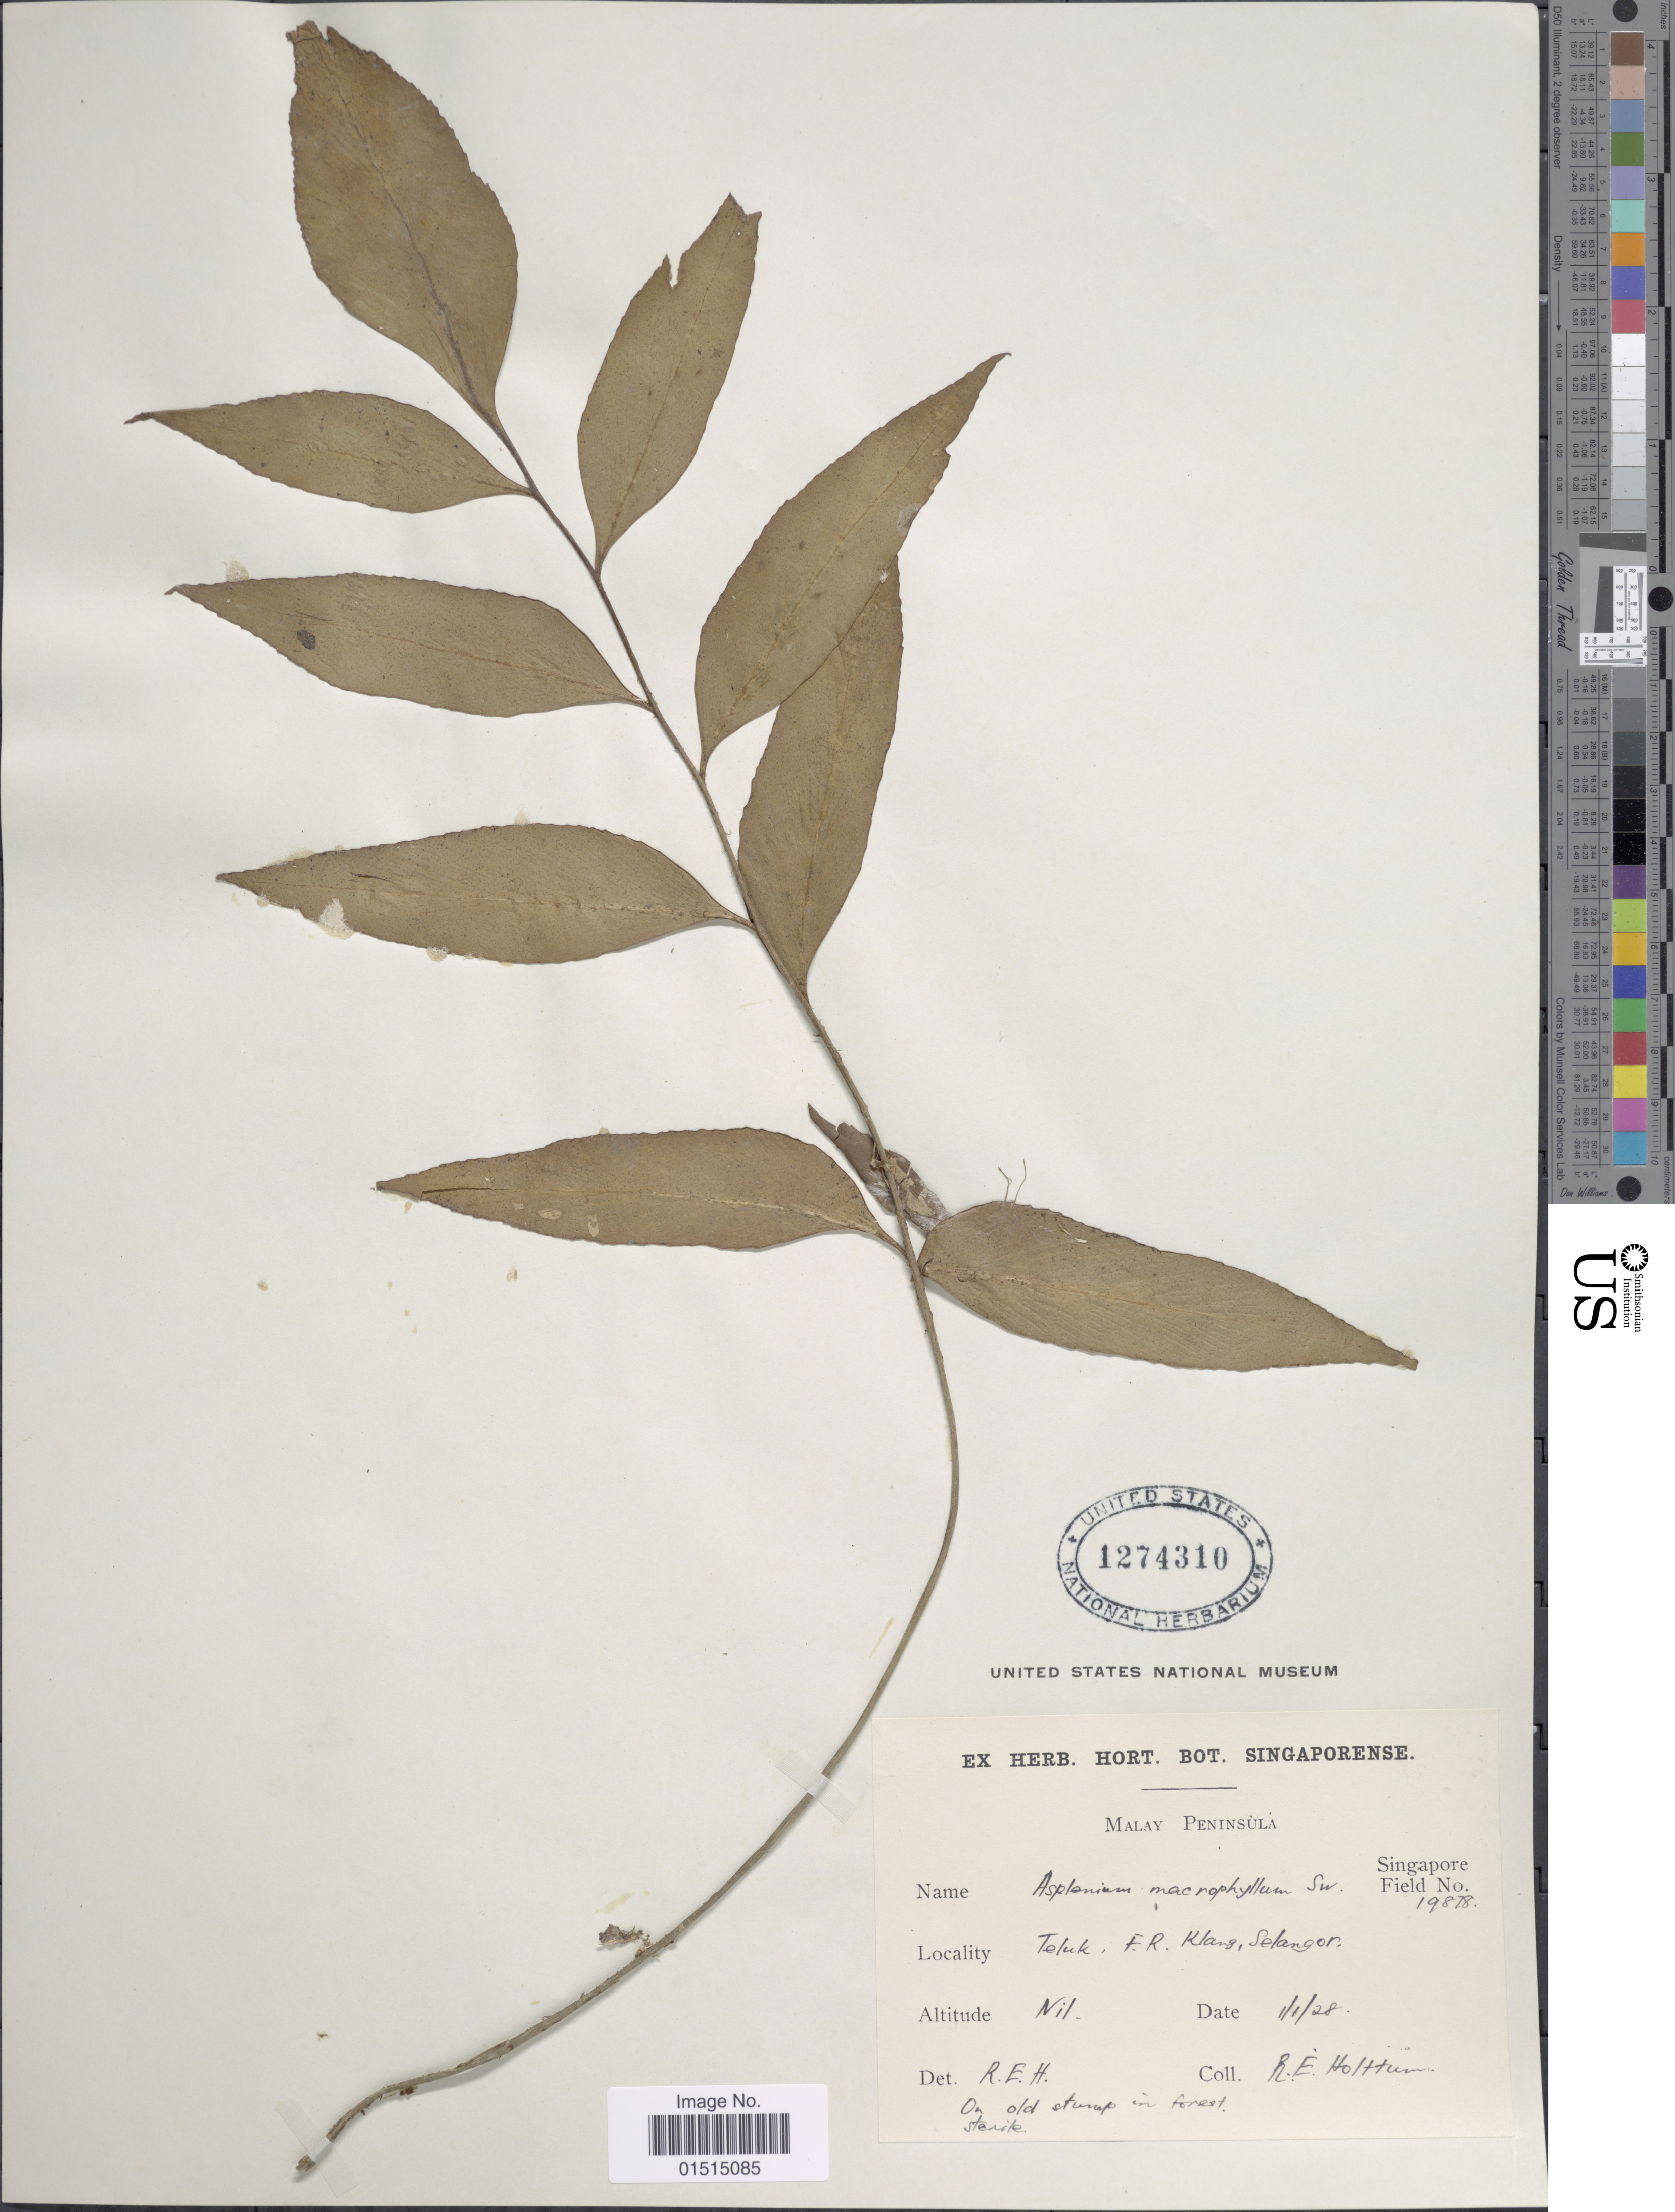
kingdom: Plantae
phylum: Tracheophyta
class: Polypodiopsida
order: Polypodiales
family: Aspleniaceae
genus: Asplenium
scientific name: Asplenium macrophyllum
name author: Sw.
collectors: R. E. Holttum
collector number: Singapore Field 19878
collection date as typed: Transcribed d/m/y: 1/1/28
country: Malaysia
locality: Malay, Peninsula, Teluk, F.R. Klang, Selangor [interpreted]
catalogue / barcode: US 1274310